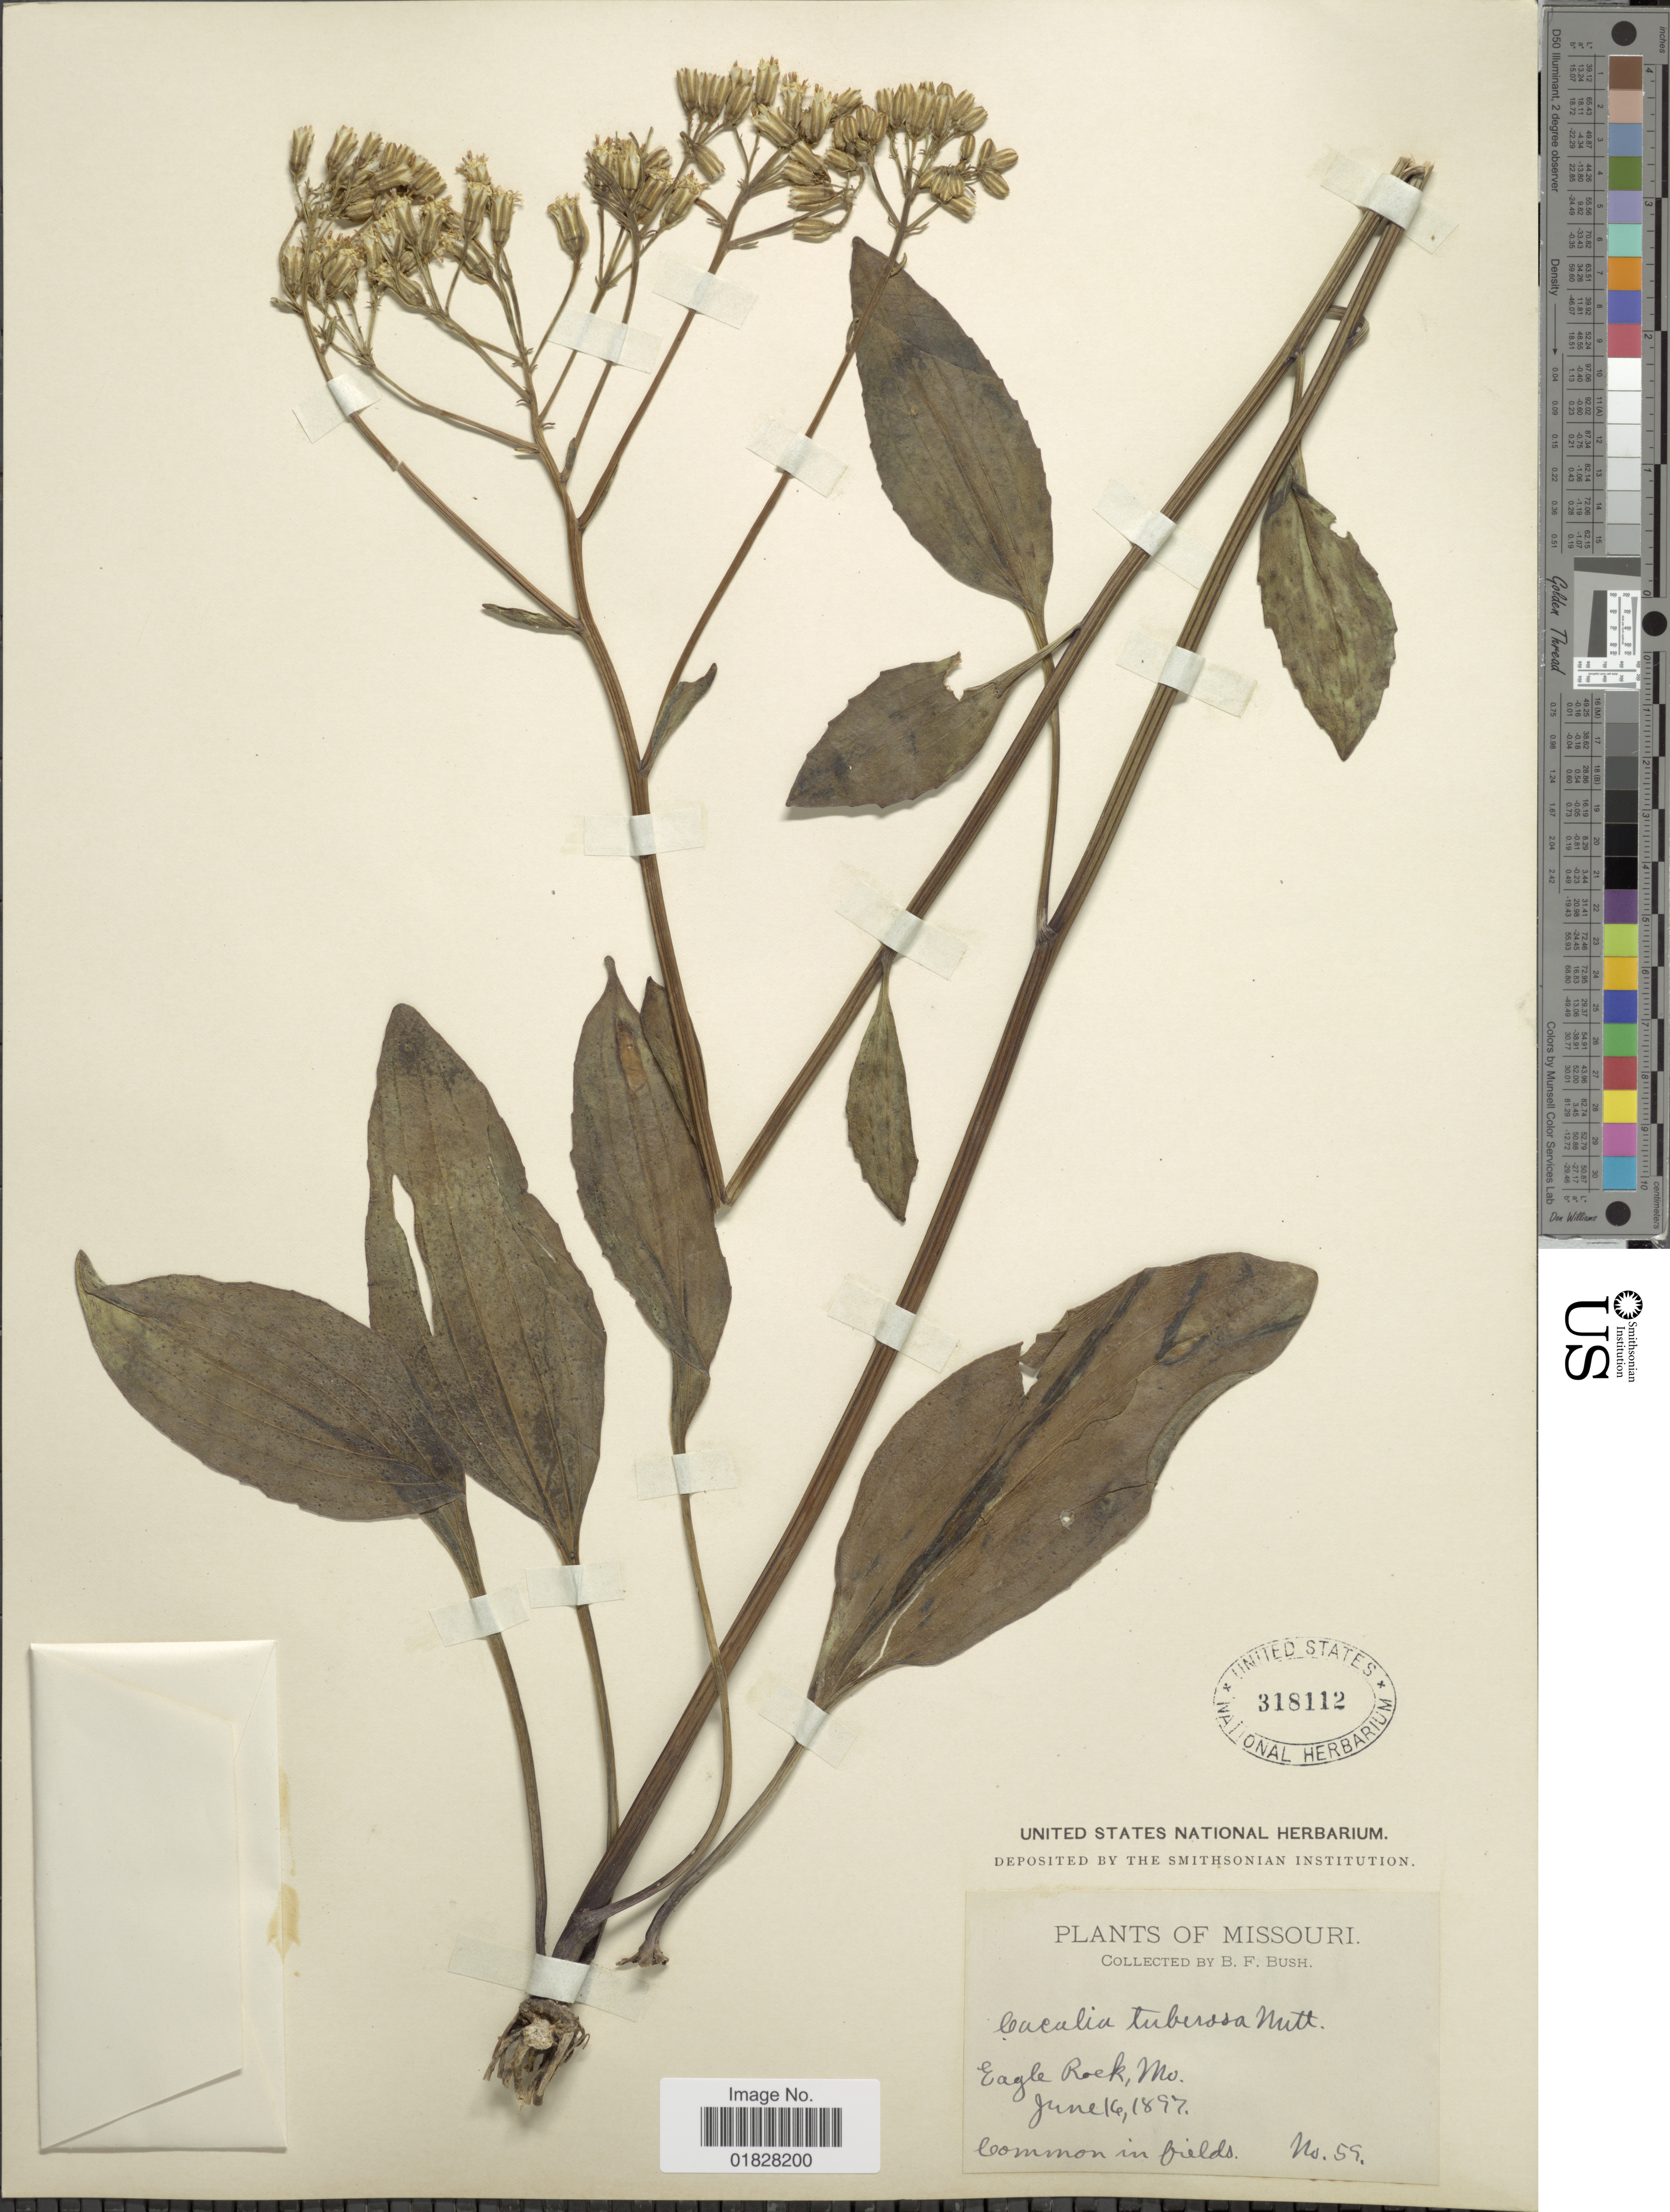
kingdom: Plantae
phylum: Tracheophyta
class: Magnoliopsida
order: Asterales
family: Asteraceae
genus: Arnoglossum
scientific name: Arnoglossum plantagineum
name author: Raf.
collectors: B. F. Bush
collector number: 59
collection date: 1897-06-16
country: United States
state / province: Missouri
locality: Eagle Rock, Mo.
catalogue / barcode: US 318112